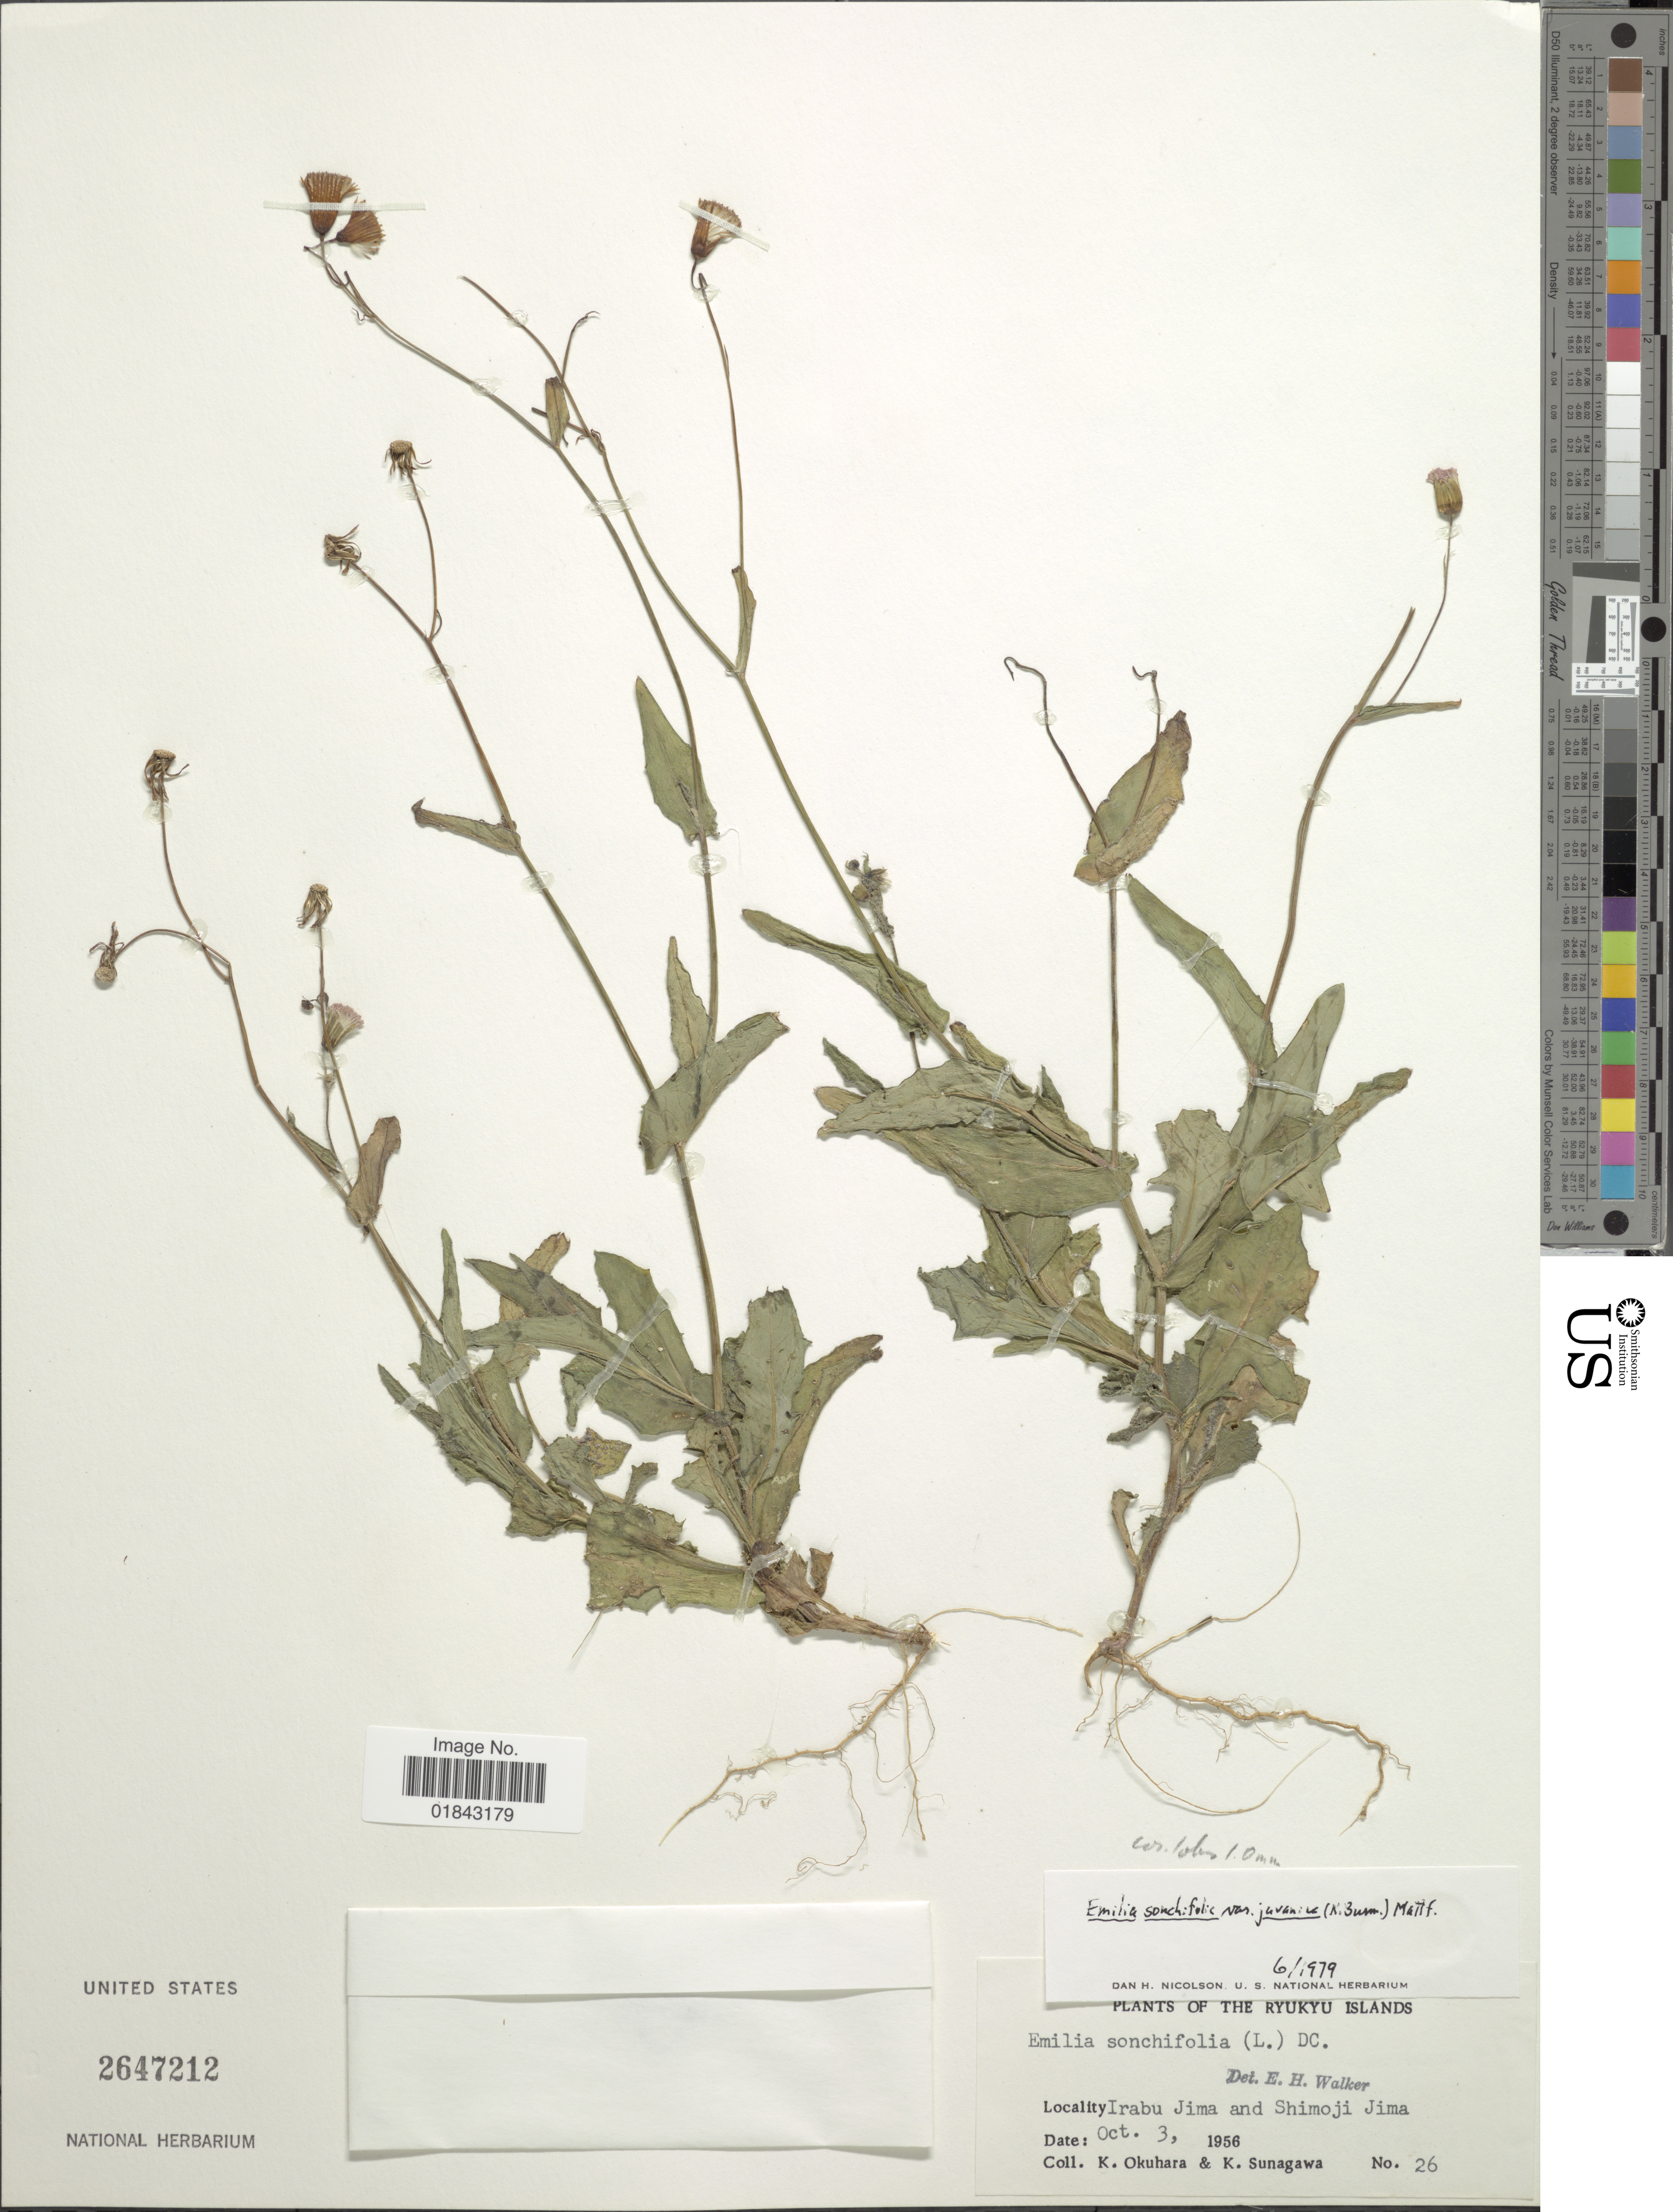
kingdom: Plantae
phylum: Tracheophyta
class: Magnoliopsida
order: Asterales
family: Asteraceae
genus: Emilia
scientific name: Emilia sonchifolia var. javanica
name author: (Burm. f.) Mattf.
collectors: K. Okuhara & K. Sunagawa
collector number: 26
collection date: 1956-10-03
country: Japan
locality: Ryukyu Islands, Irabu Jima and Shimoji Jima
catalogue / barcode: US 2647212